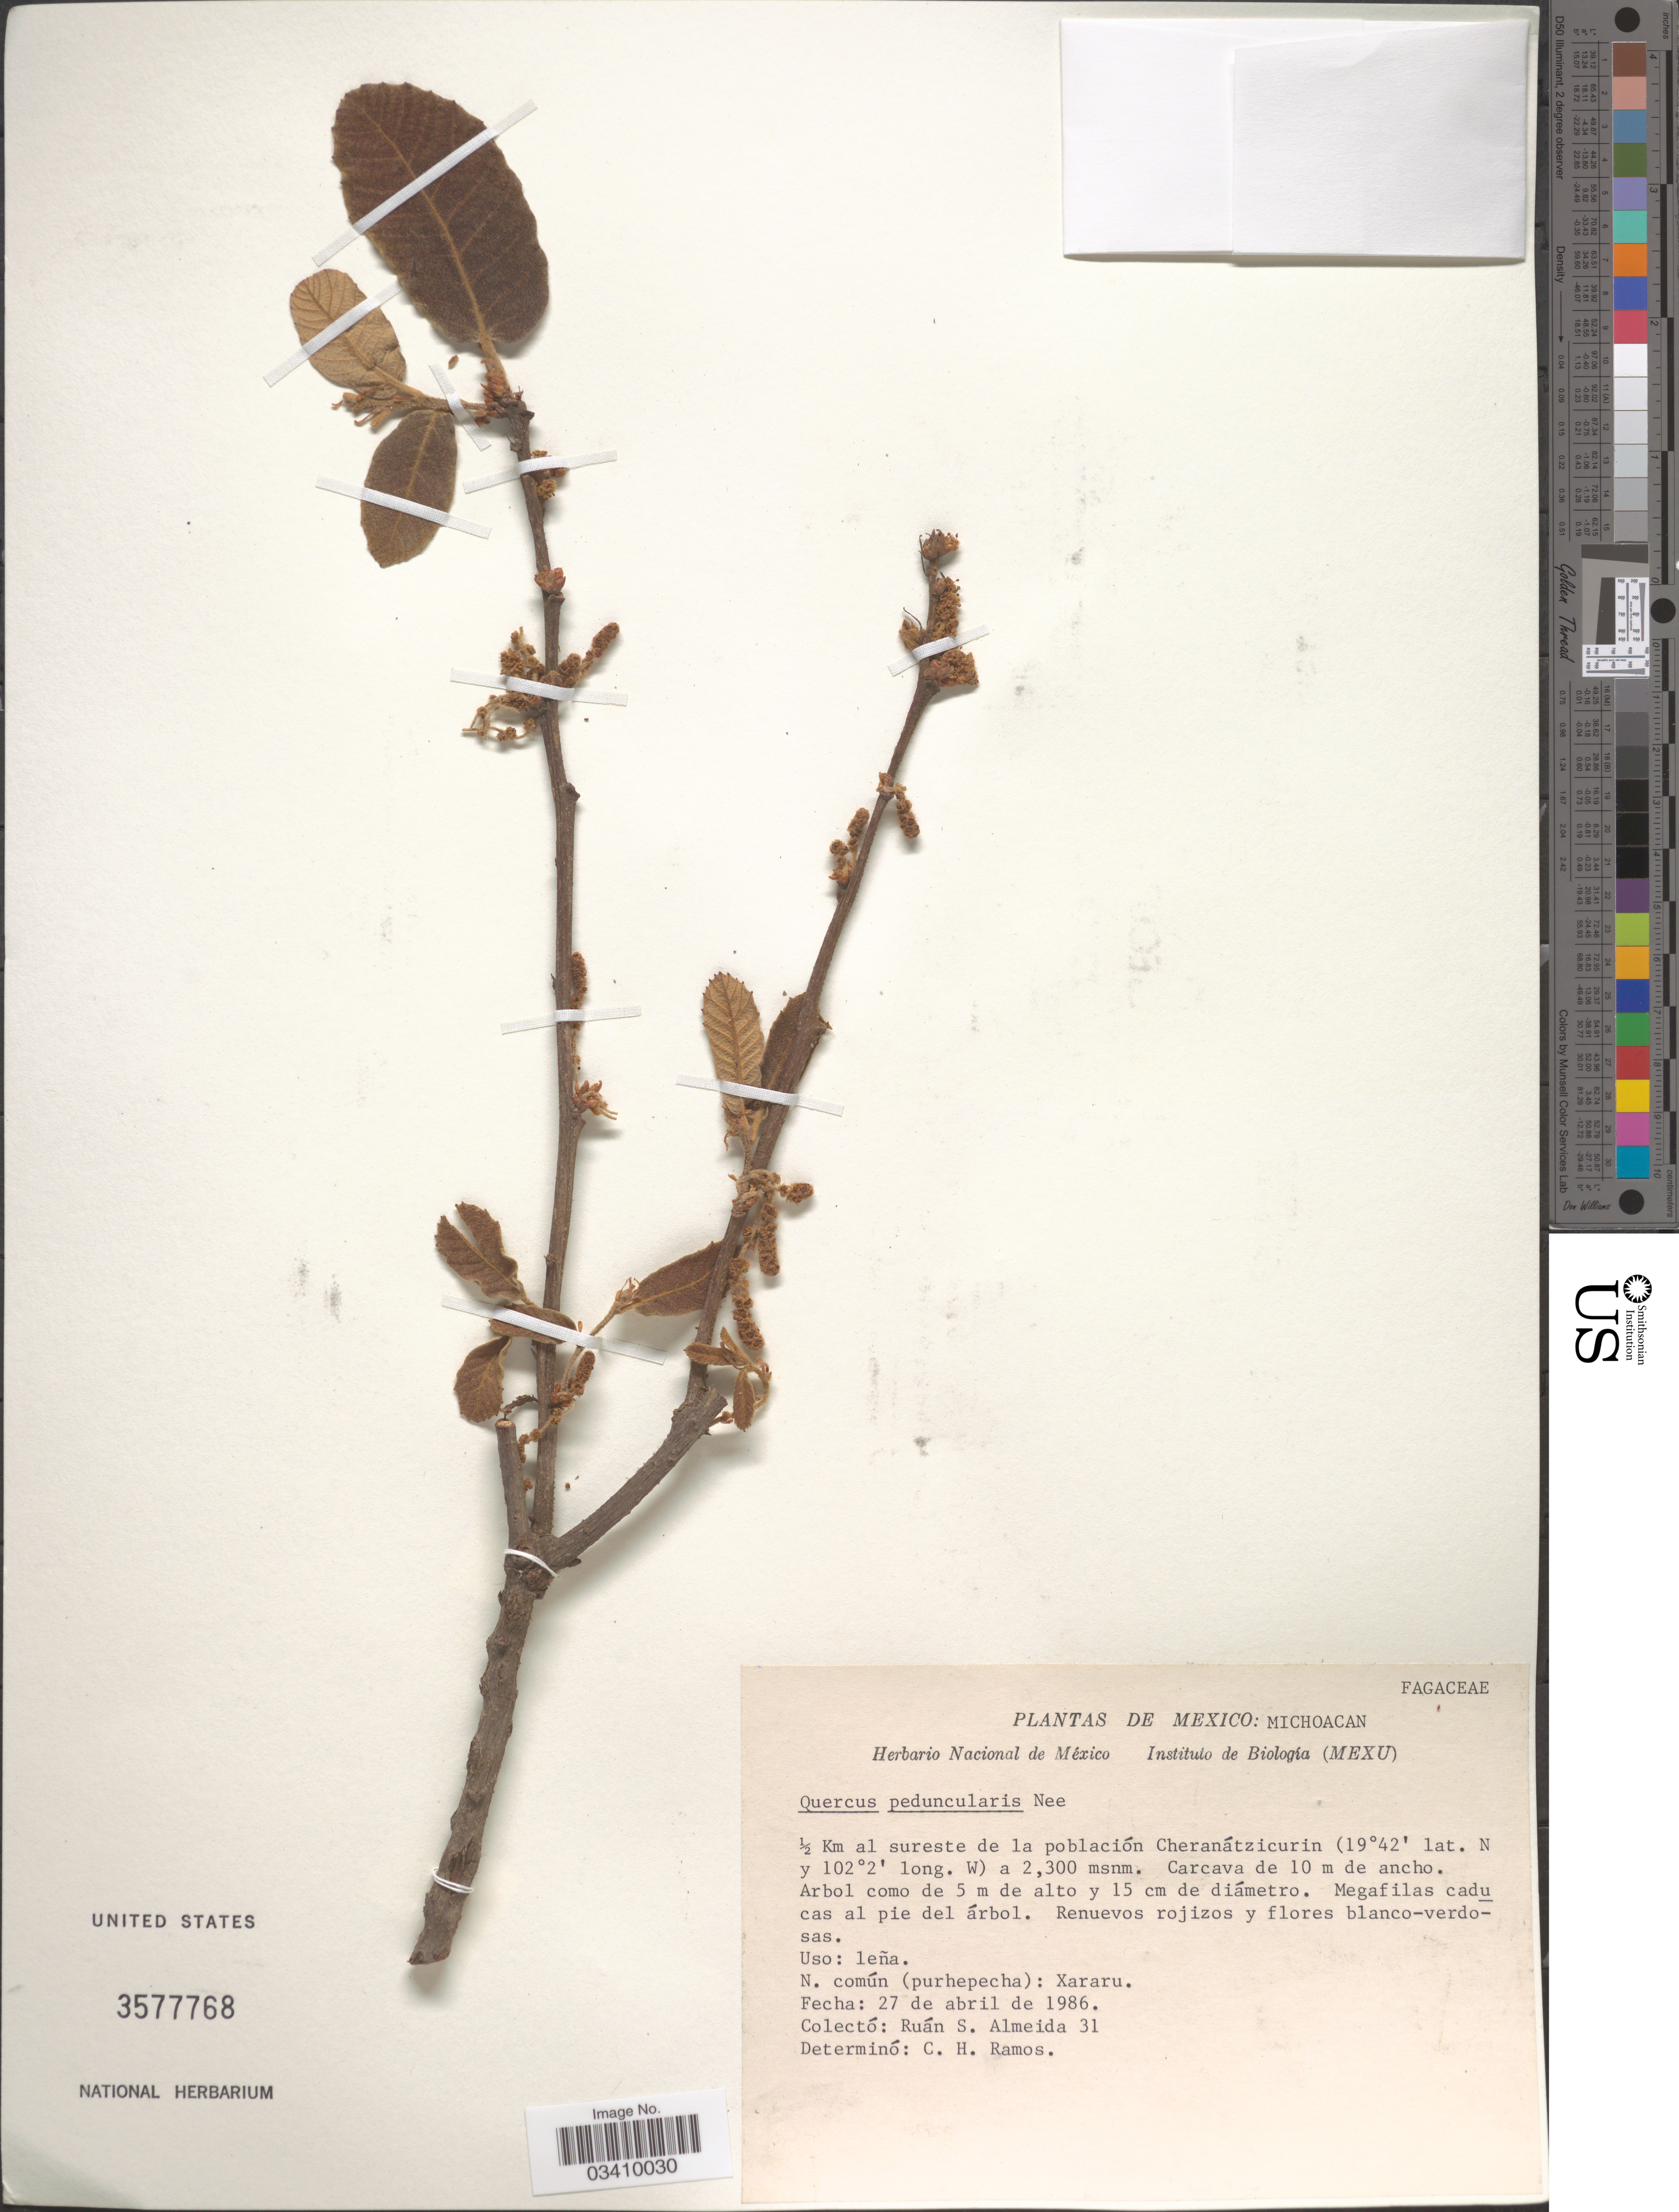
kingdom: Plantae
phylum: Tracheophyta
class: Magnoliopsida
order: Fagales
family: Fagaceae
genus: Quercus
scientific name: Quercus peduncularis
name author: Née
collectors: R. Almeida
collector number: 31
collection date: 1986-04-27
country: Mexico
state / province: Michoacán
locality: ½ Km al sureste de la población Cheranátzicurin.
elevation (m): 2300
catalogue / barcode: US 3577768